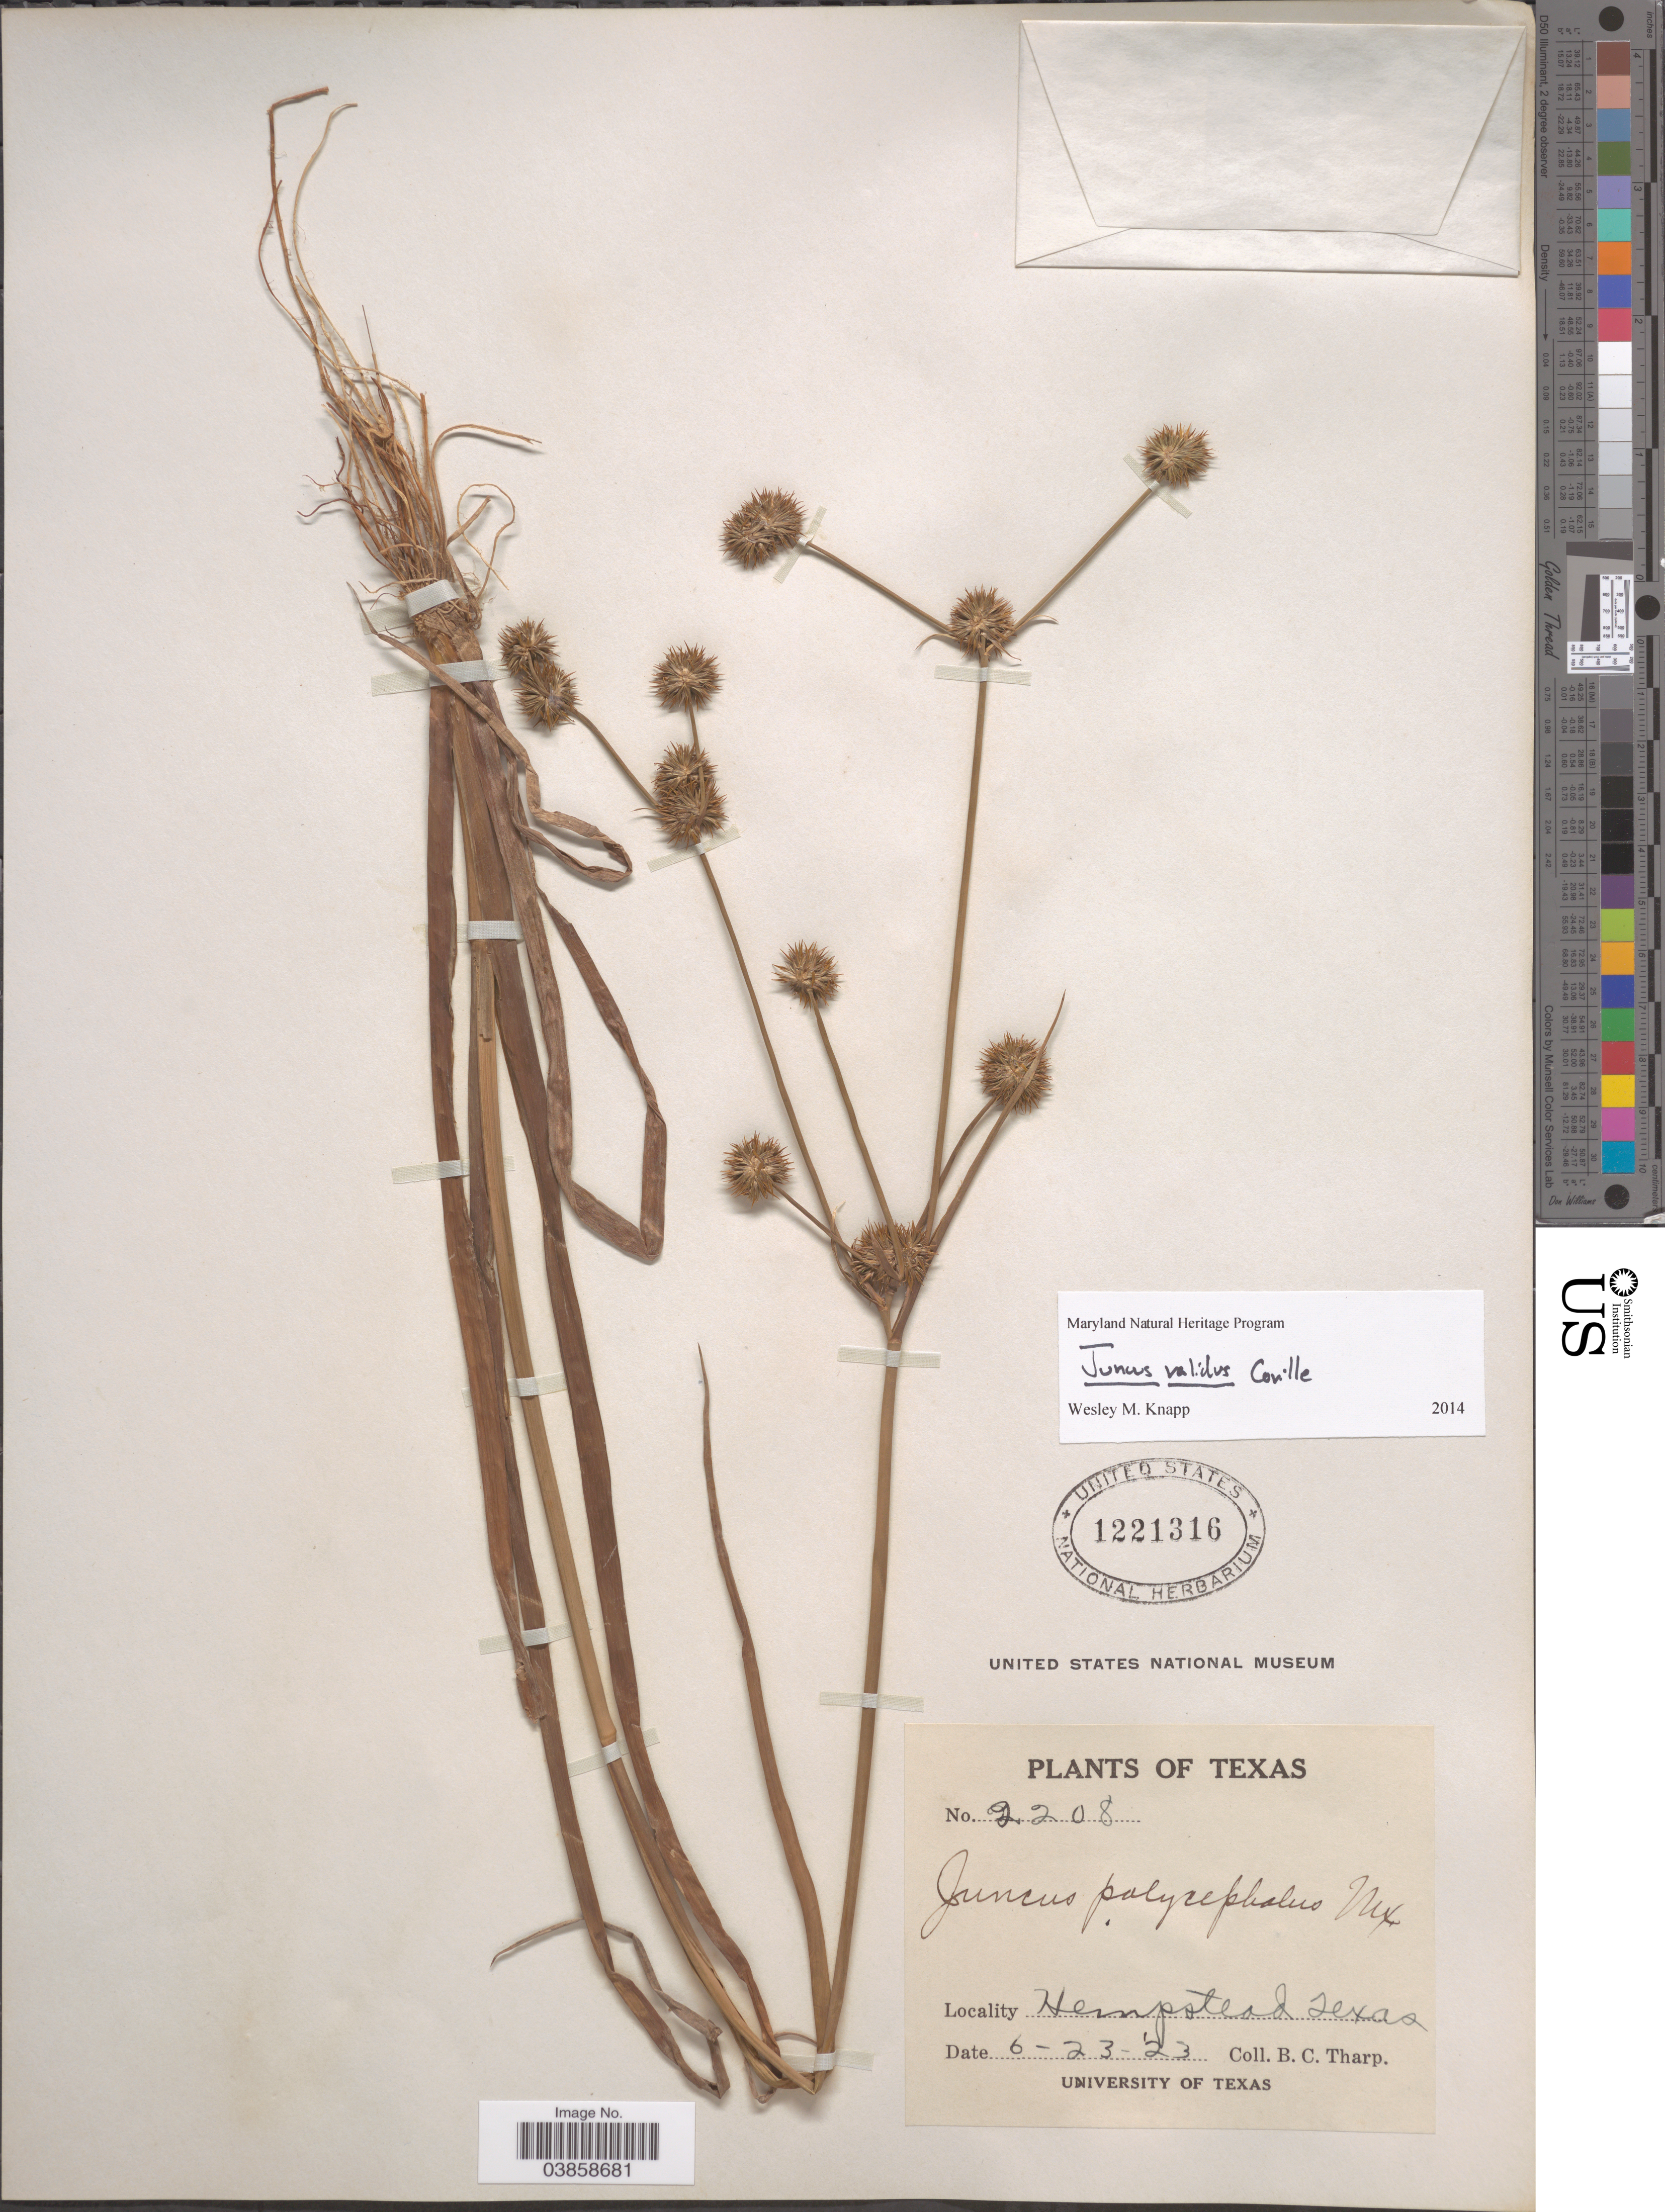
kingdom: Plantae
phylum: Tracheophyta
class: Liliopsida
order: Poales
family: Juncaceae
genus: Juncus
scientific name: Juncus validus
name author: Coville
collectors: B. C. Tharp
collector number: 2208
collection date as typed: Transcribed d/m/y: 23/6/23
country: United States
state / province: Texas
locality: Hempstead.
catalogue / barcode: US 1221316